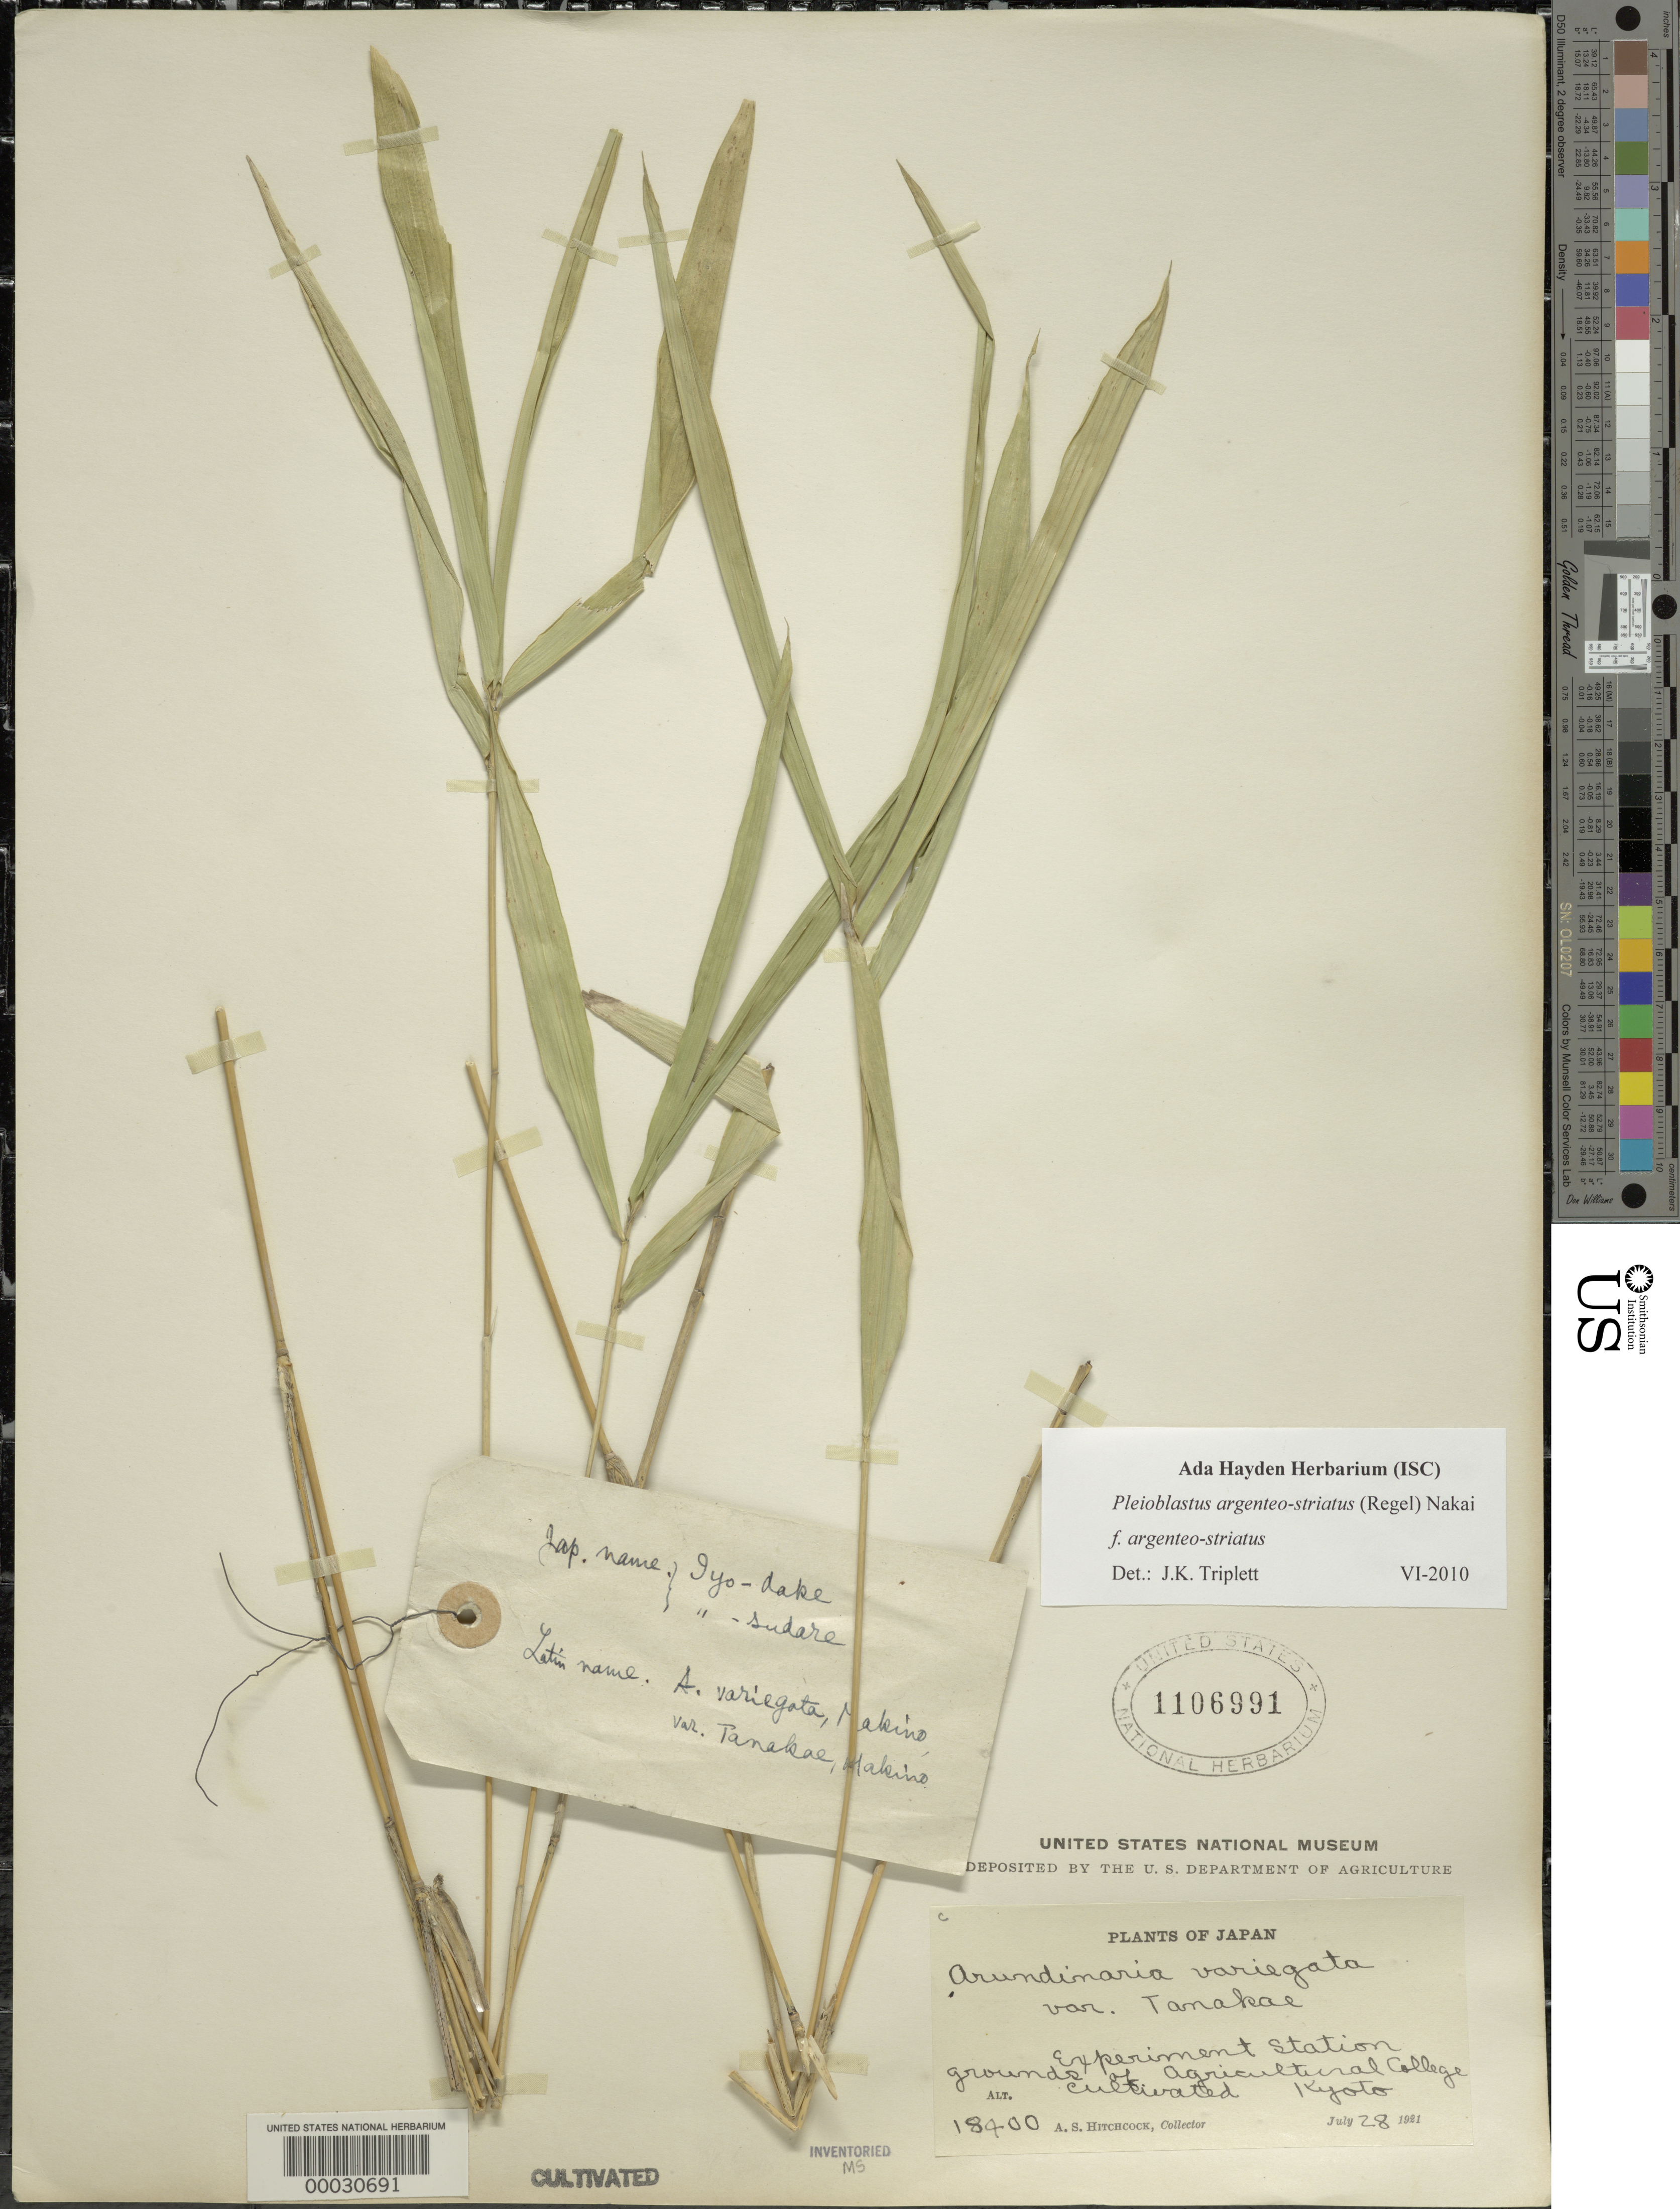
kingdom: Plantae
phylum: Tracheophyta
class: Liliopsida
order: Poales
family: Poaceae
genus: Pleioblastus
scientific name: Pleioblastus argenteostriatus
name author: (Regel) Nakai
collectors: A. S. Hitchcock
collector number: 18400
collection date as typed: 28 Jul 1921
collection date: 1921-07-28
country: Japan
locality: Forest experimental station-kyoto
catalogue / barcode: US 1106991